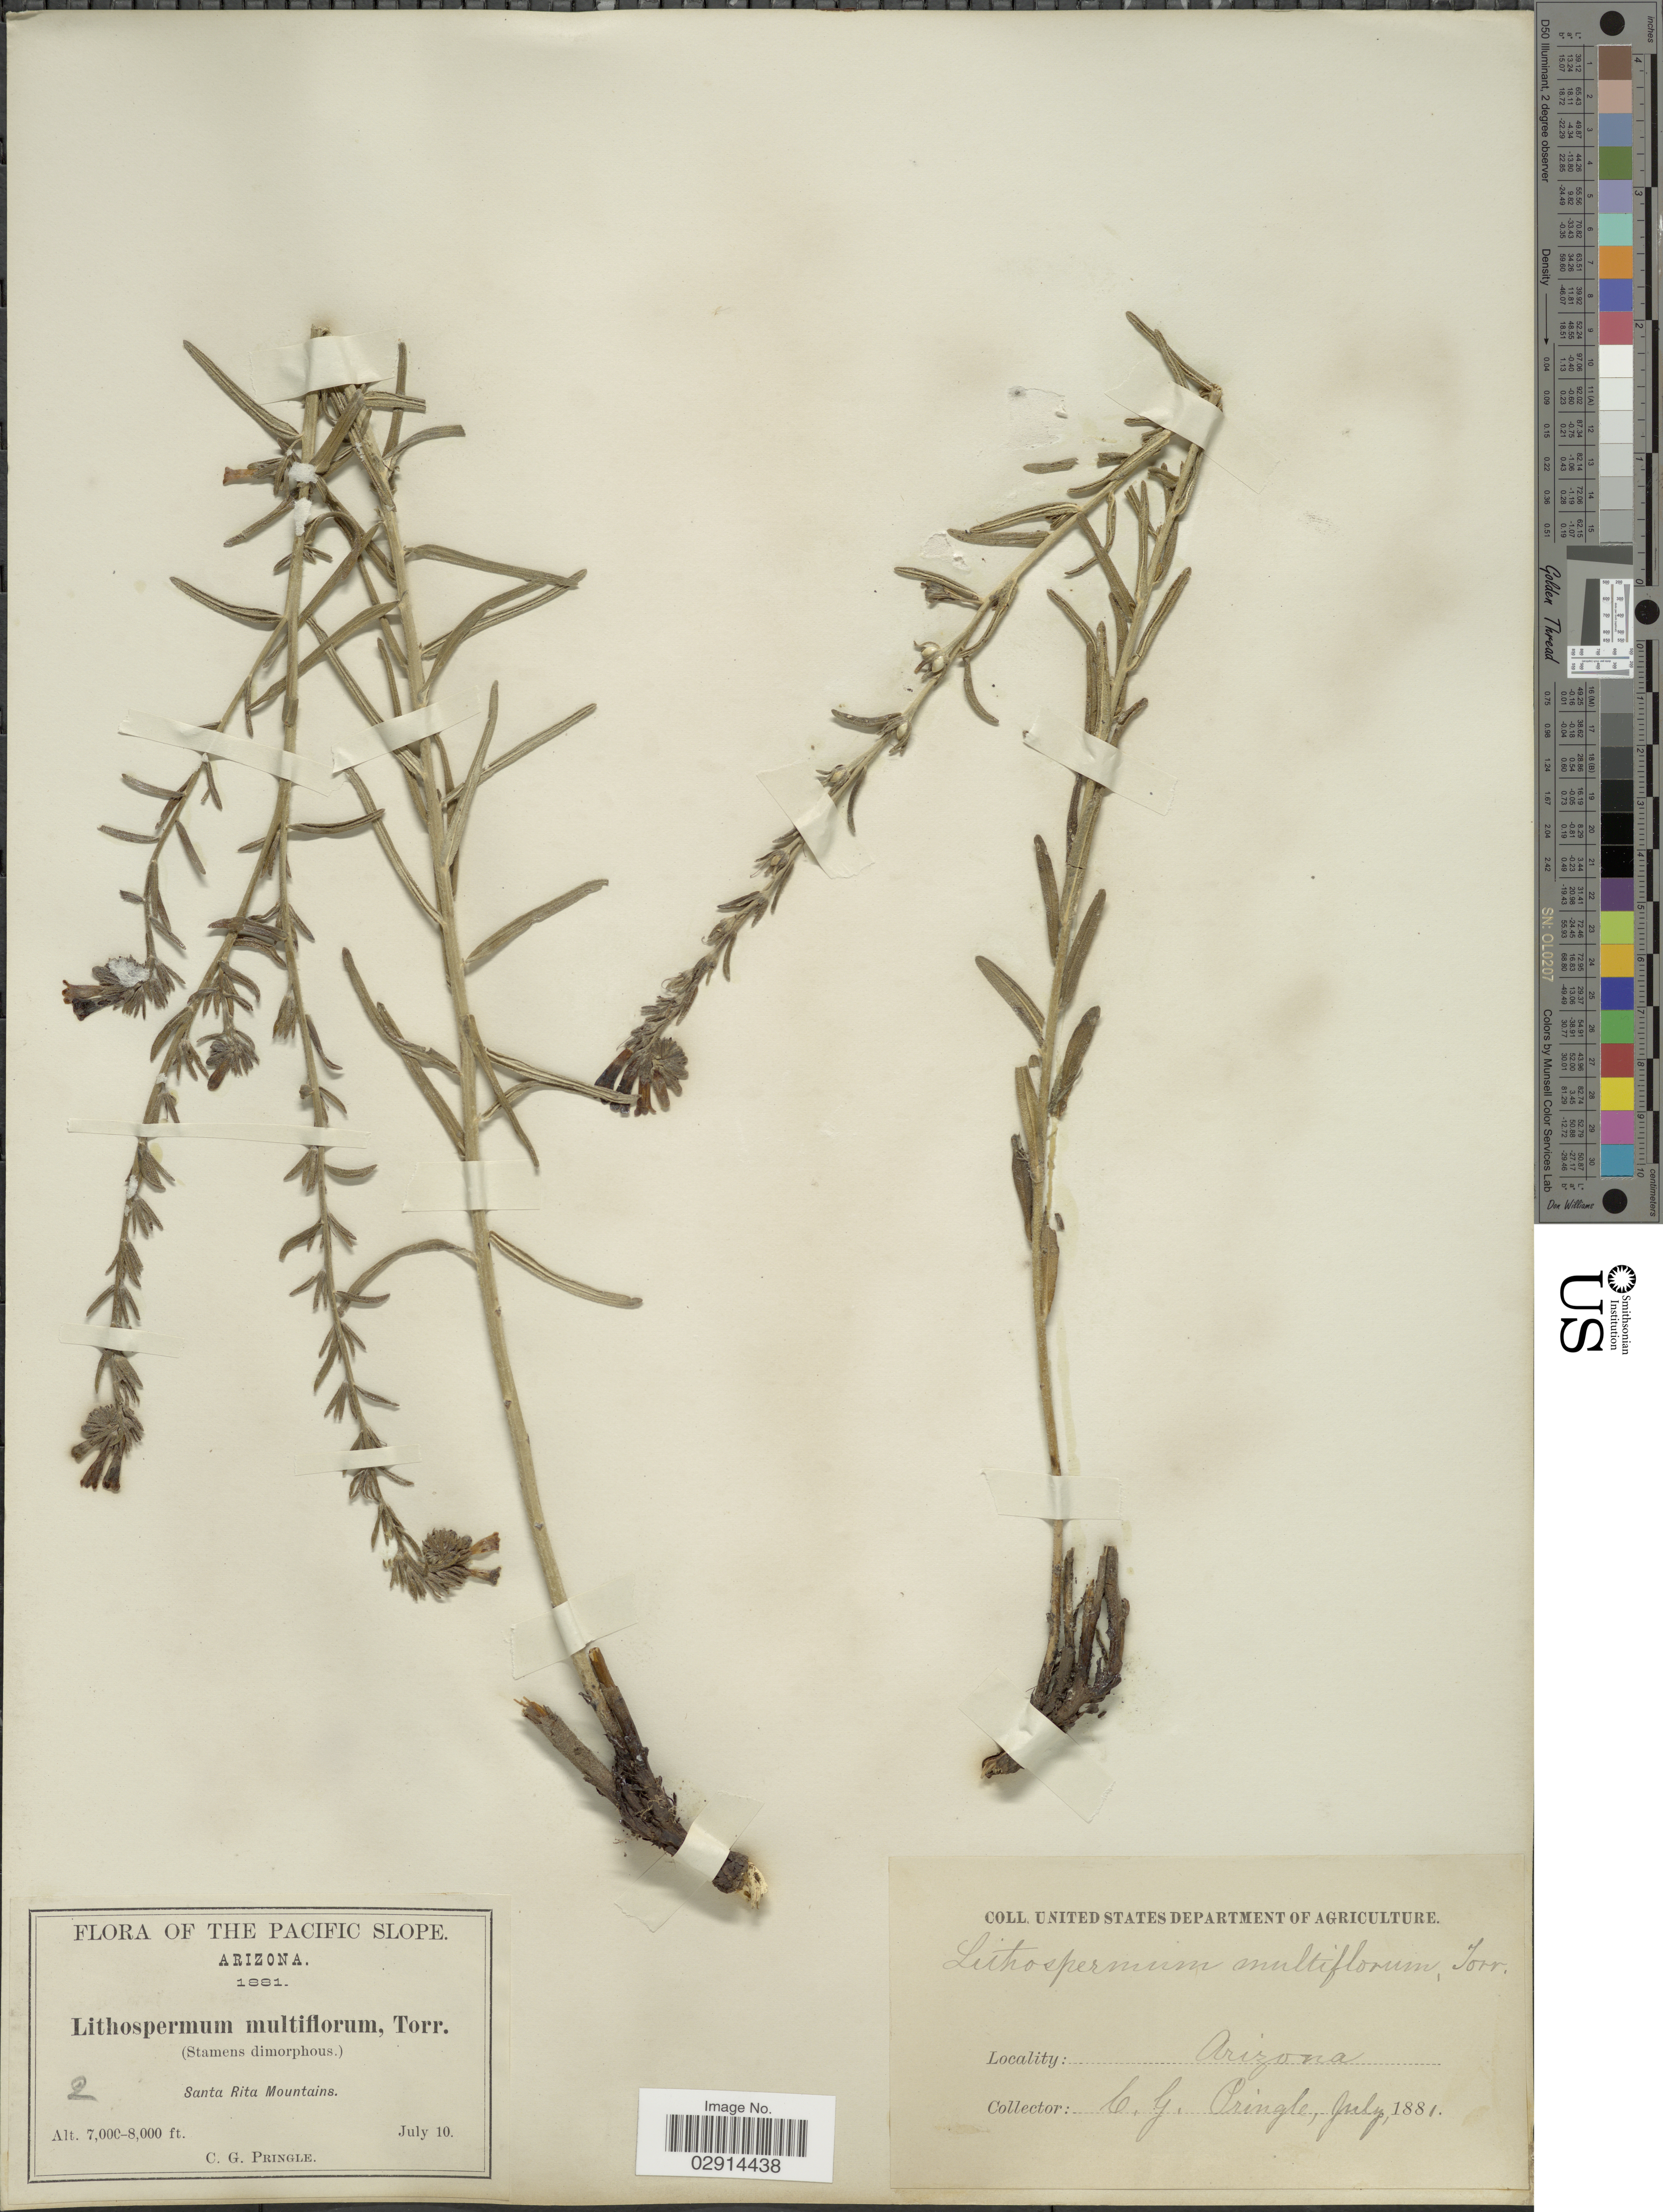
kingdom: Plantae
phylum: Tracheophyta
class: Magnoliopsida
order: Boraginales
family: Boraginaceae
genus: Lithospermum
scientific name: Lithospermum multiflorum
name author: Torr. ex A. Gray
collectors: C. G. Pringle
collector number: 2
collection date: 1881-07-10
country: United States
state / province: Arizona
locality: The Pacific Slope, Santa Rita Mountains.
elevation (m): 2134